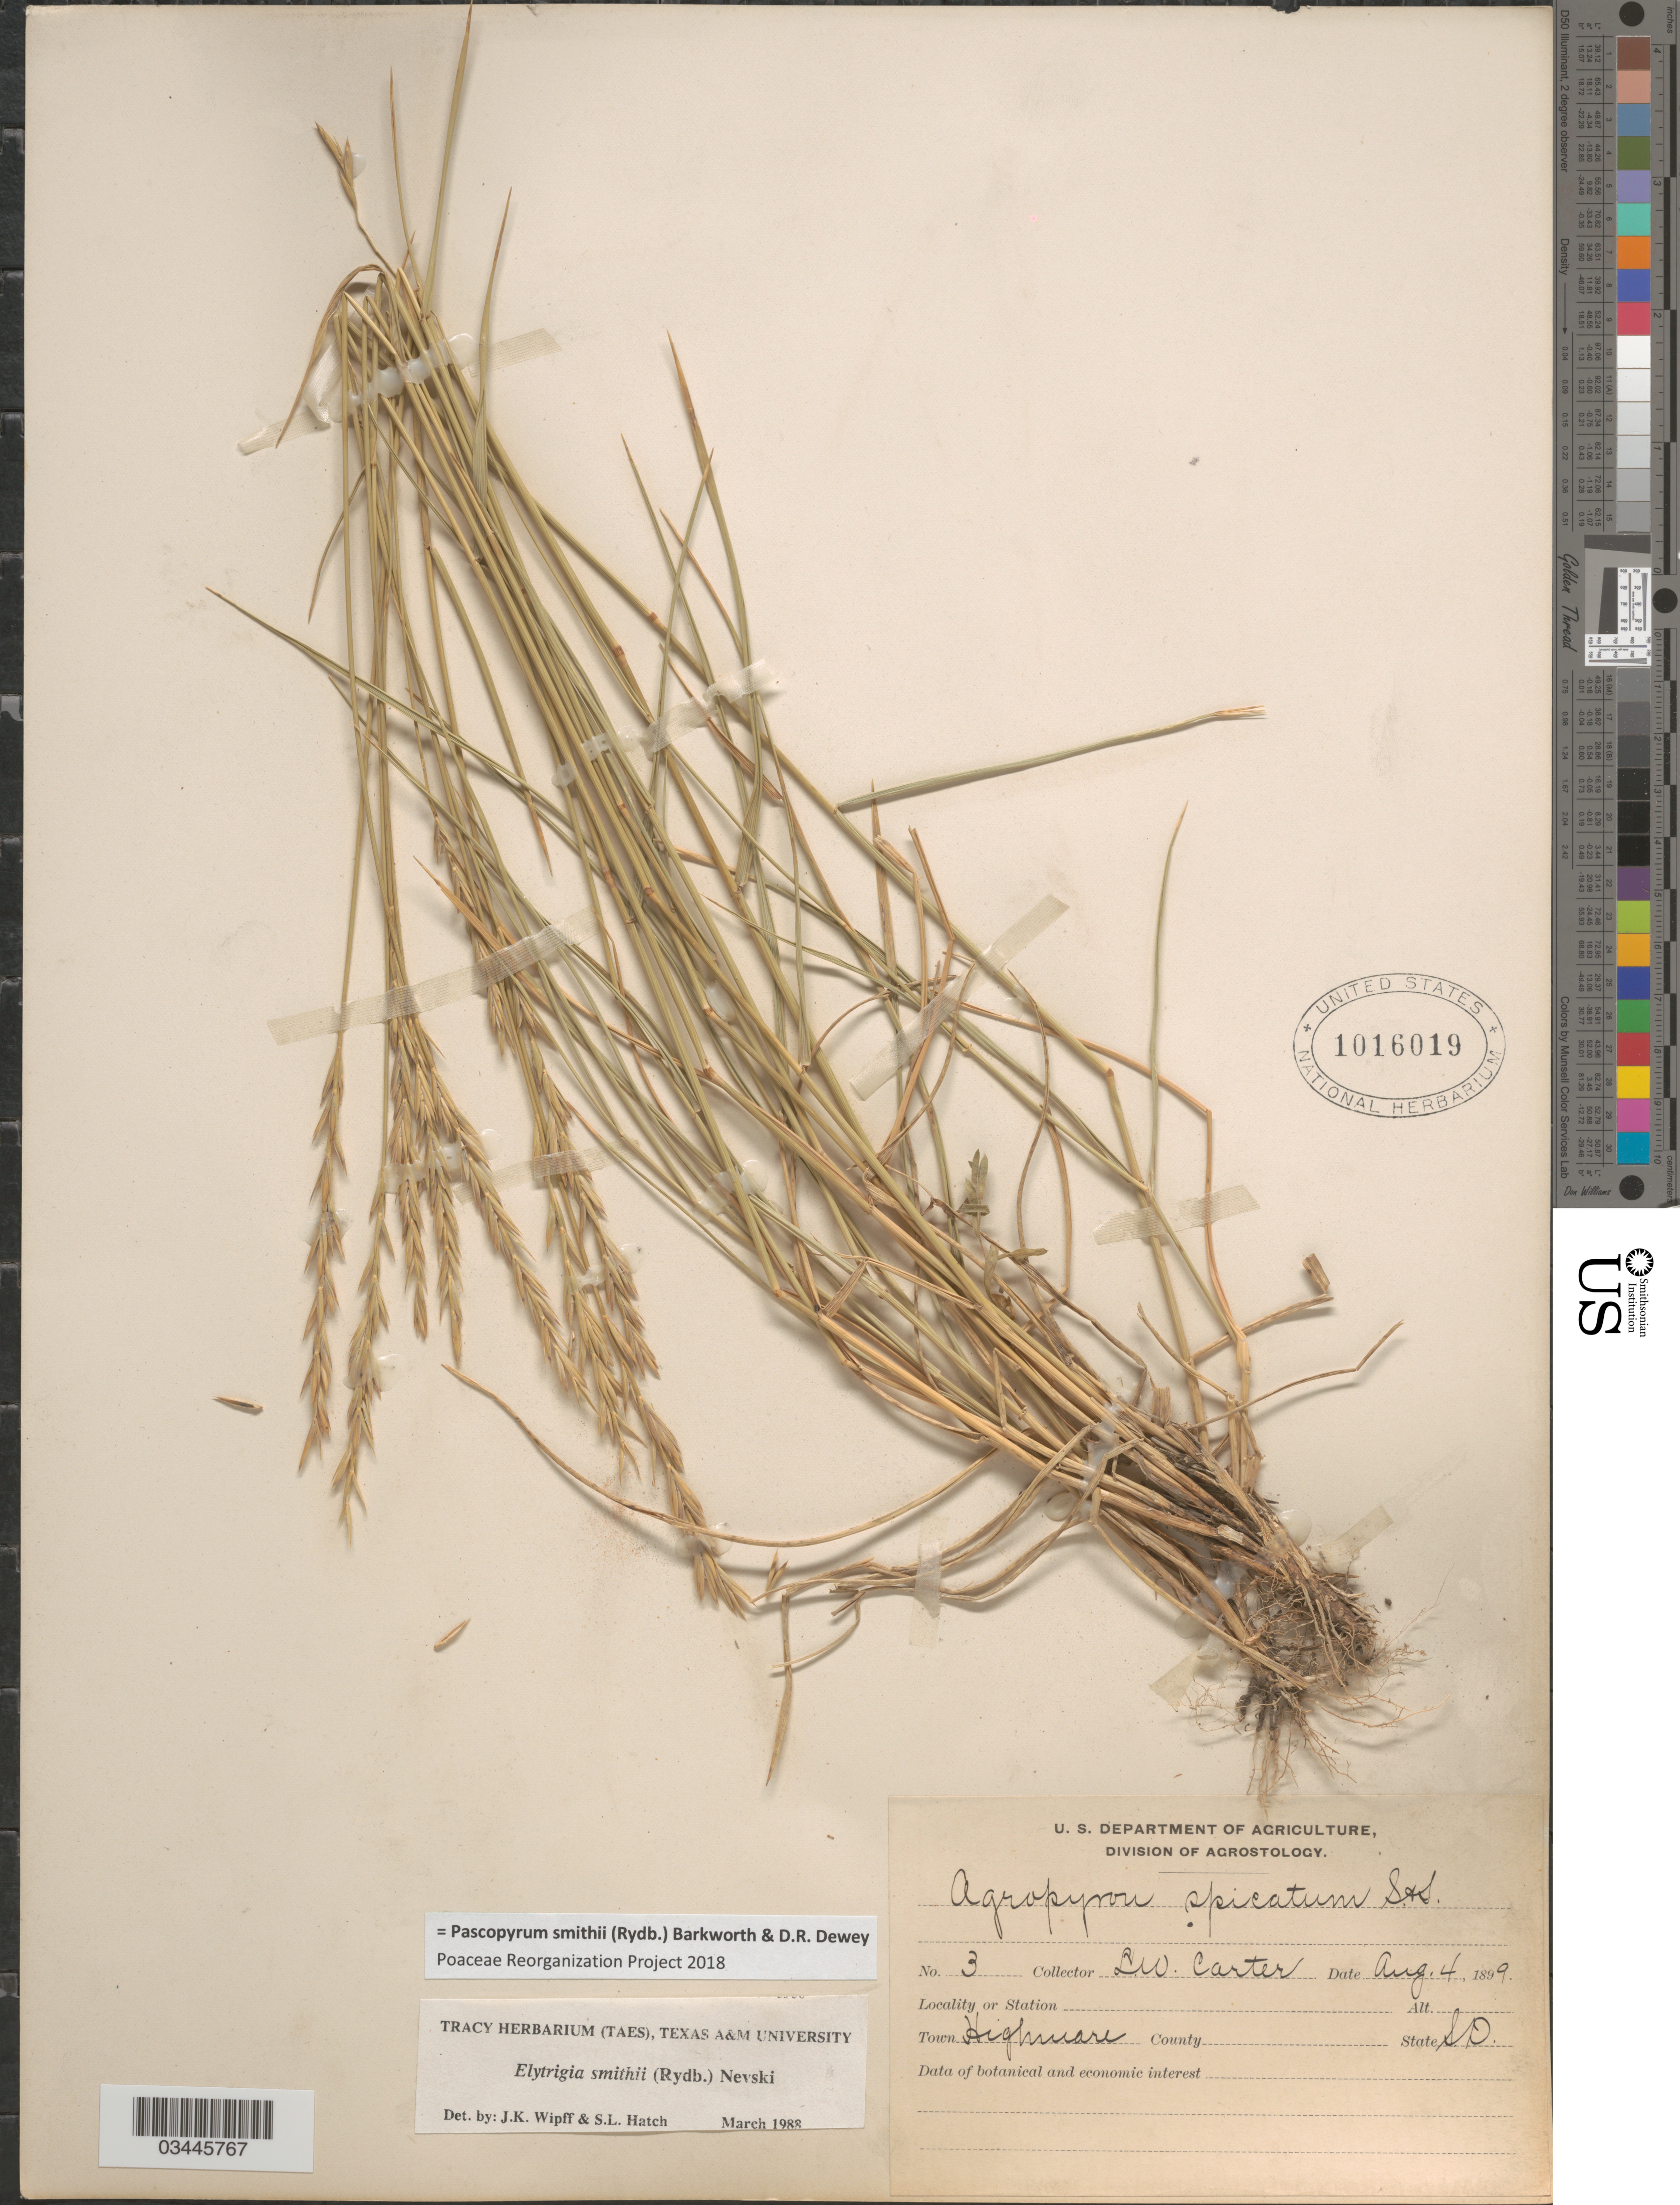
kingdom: Plantae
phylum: Tracheophyta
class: Liliopsida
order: Poales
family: Poaceae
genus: Pascopyrum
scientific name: Pascopyrum smithii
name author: (Rydb.) Barkworth & Dewey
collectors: L. W. Carter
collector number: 3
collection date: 1899-08-04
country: United States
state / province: South Dakota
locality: Town Highmore.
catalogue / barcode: US 1016019